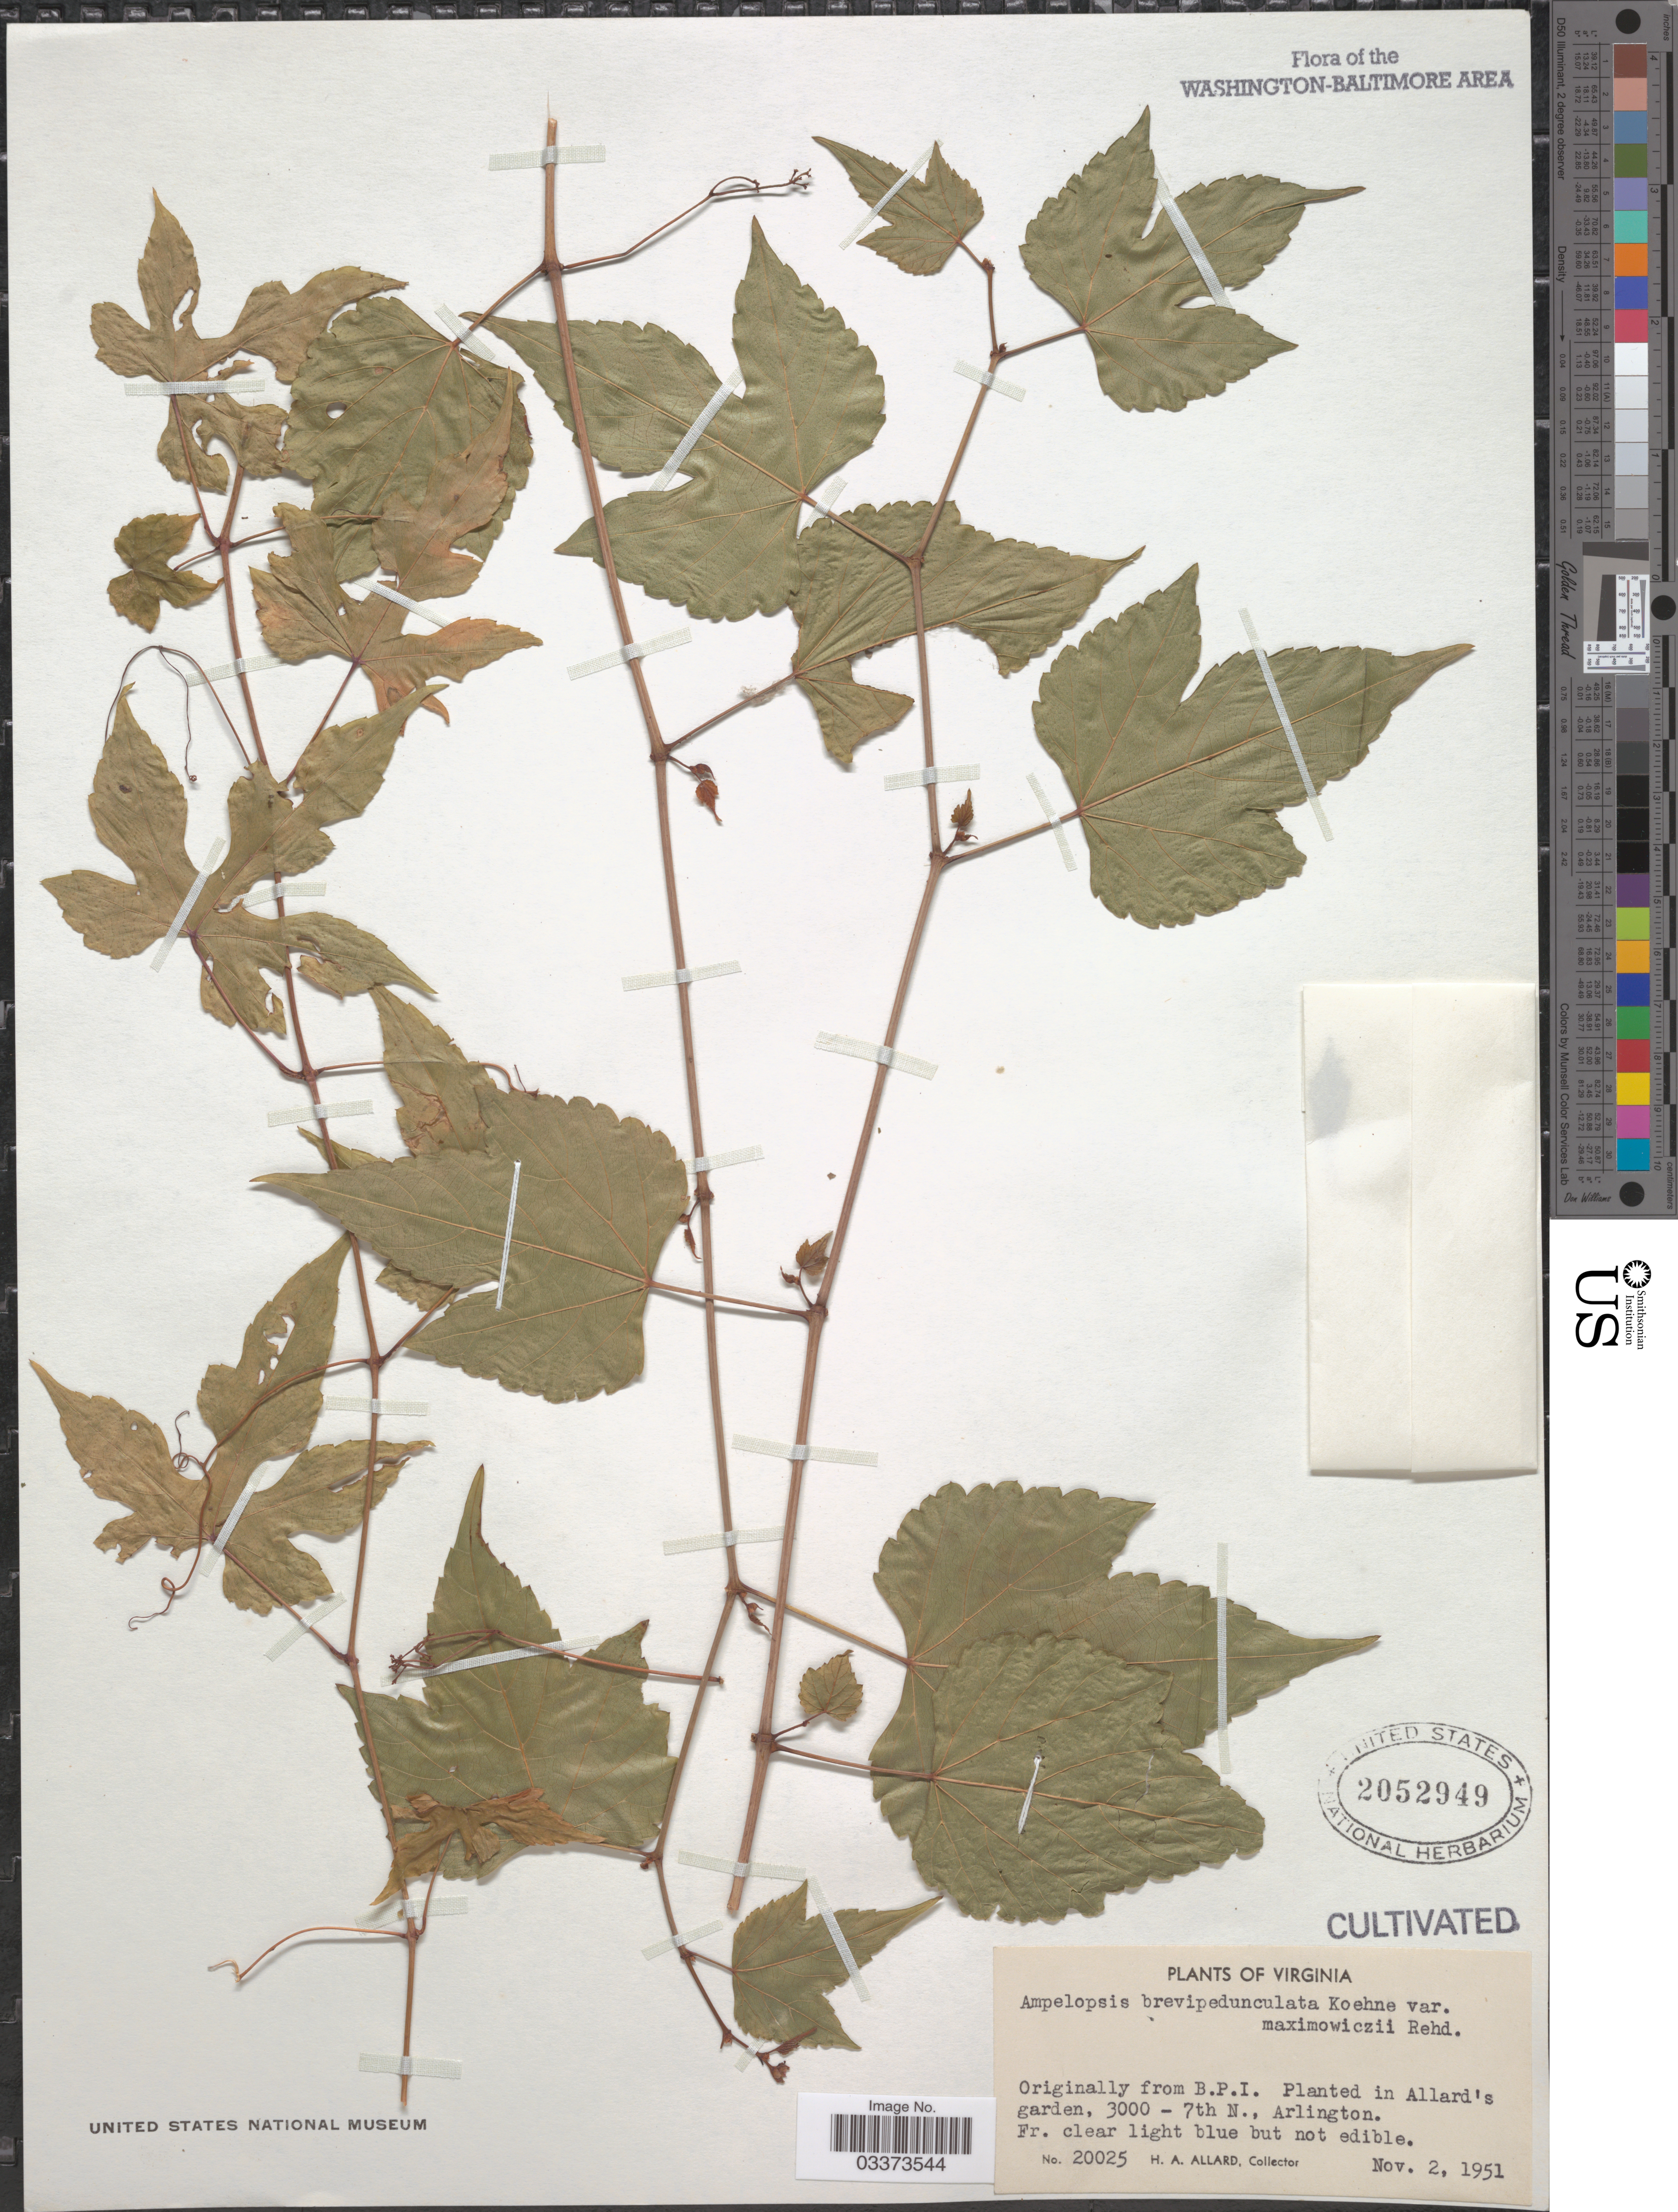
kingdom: Plantae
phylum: Tracheophyta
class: Magnoliopsida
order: Vitales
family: Vitaceae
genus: Ampelopsis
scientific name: Ampelopsis brevipedunculata var. maximowiczii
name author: (Regel) Rehder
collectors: H. A. Allard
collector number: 20025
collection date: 1951-11-02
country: United States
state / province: Virginia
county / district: Arlington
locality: Planted in Allard's garden, 3000 - 7th N., Arlington.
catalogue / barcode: US 2052949